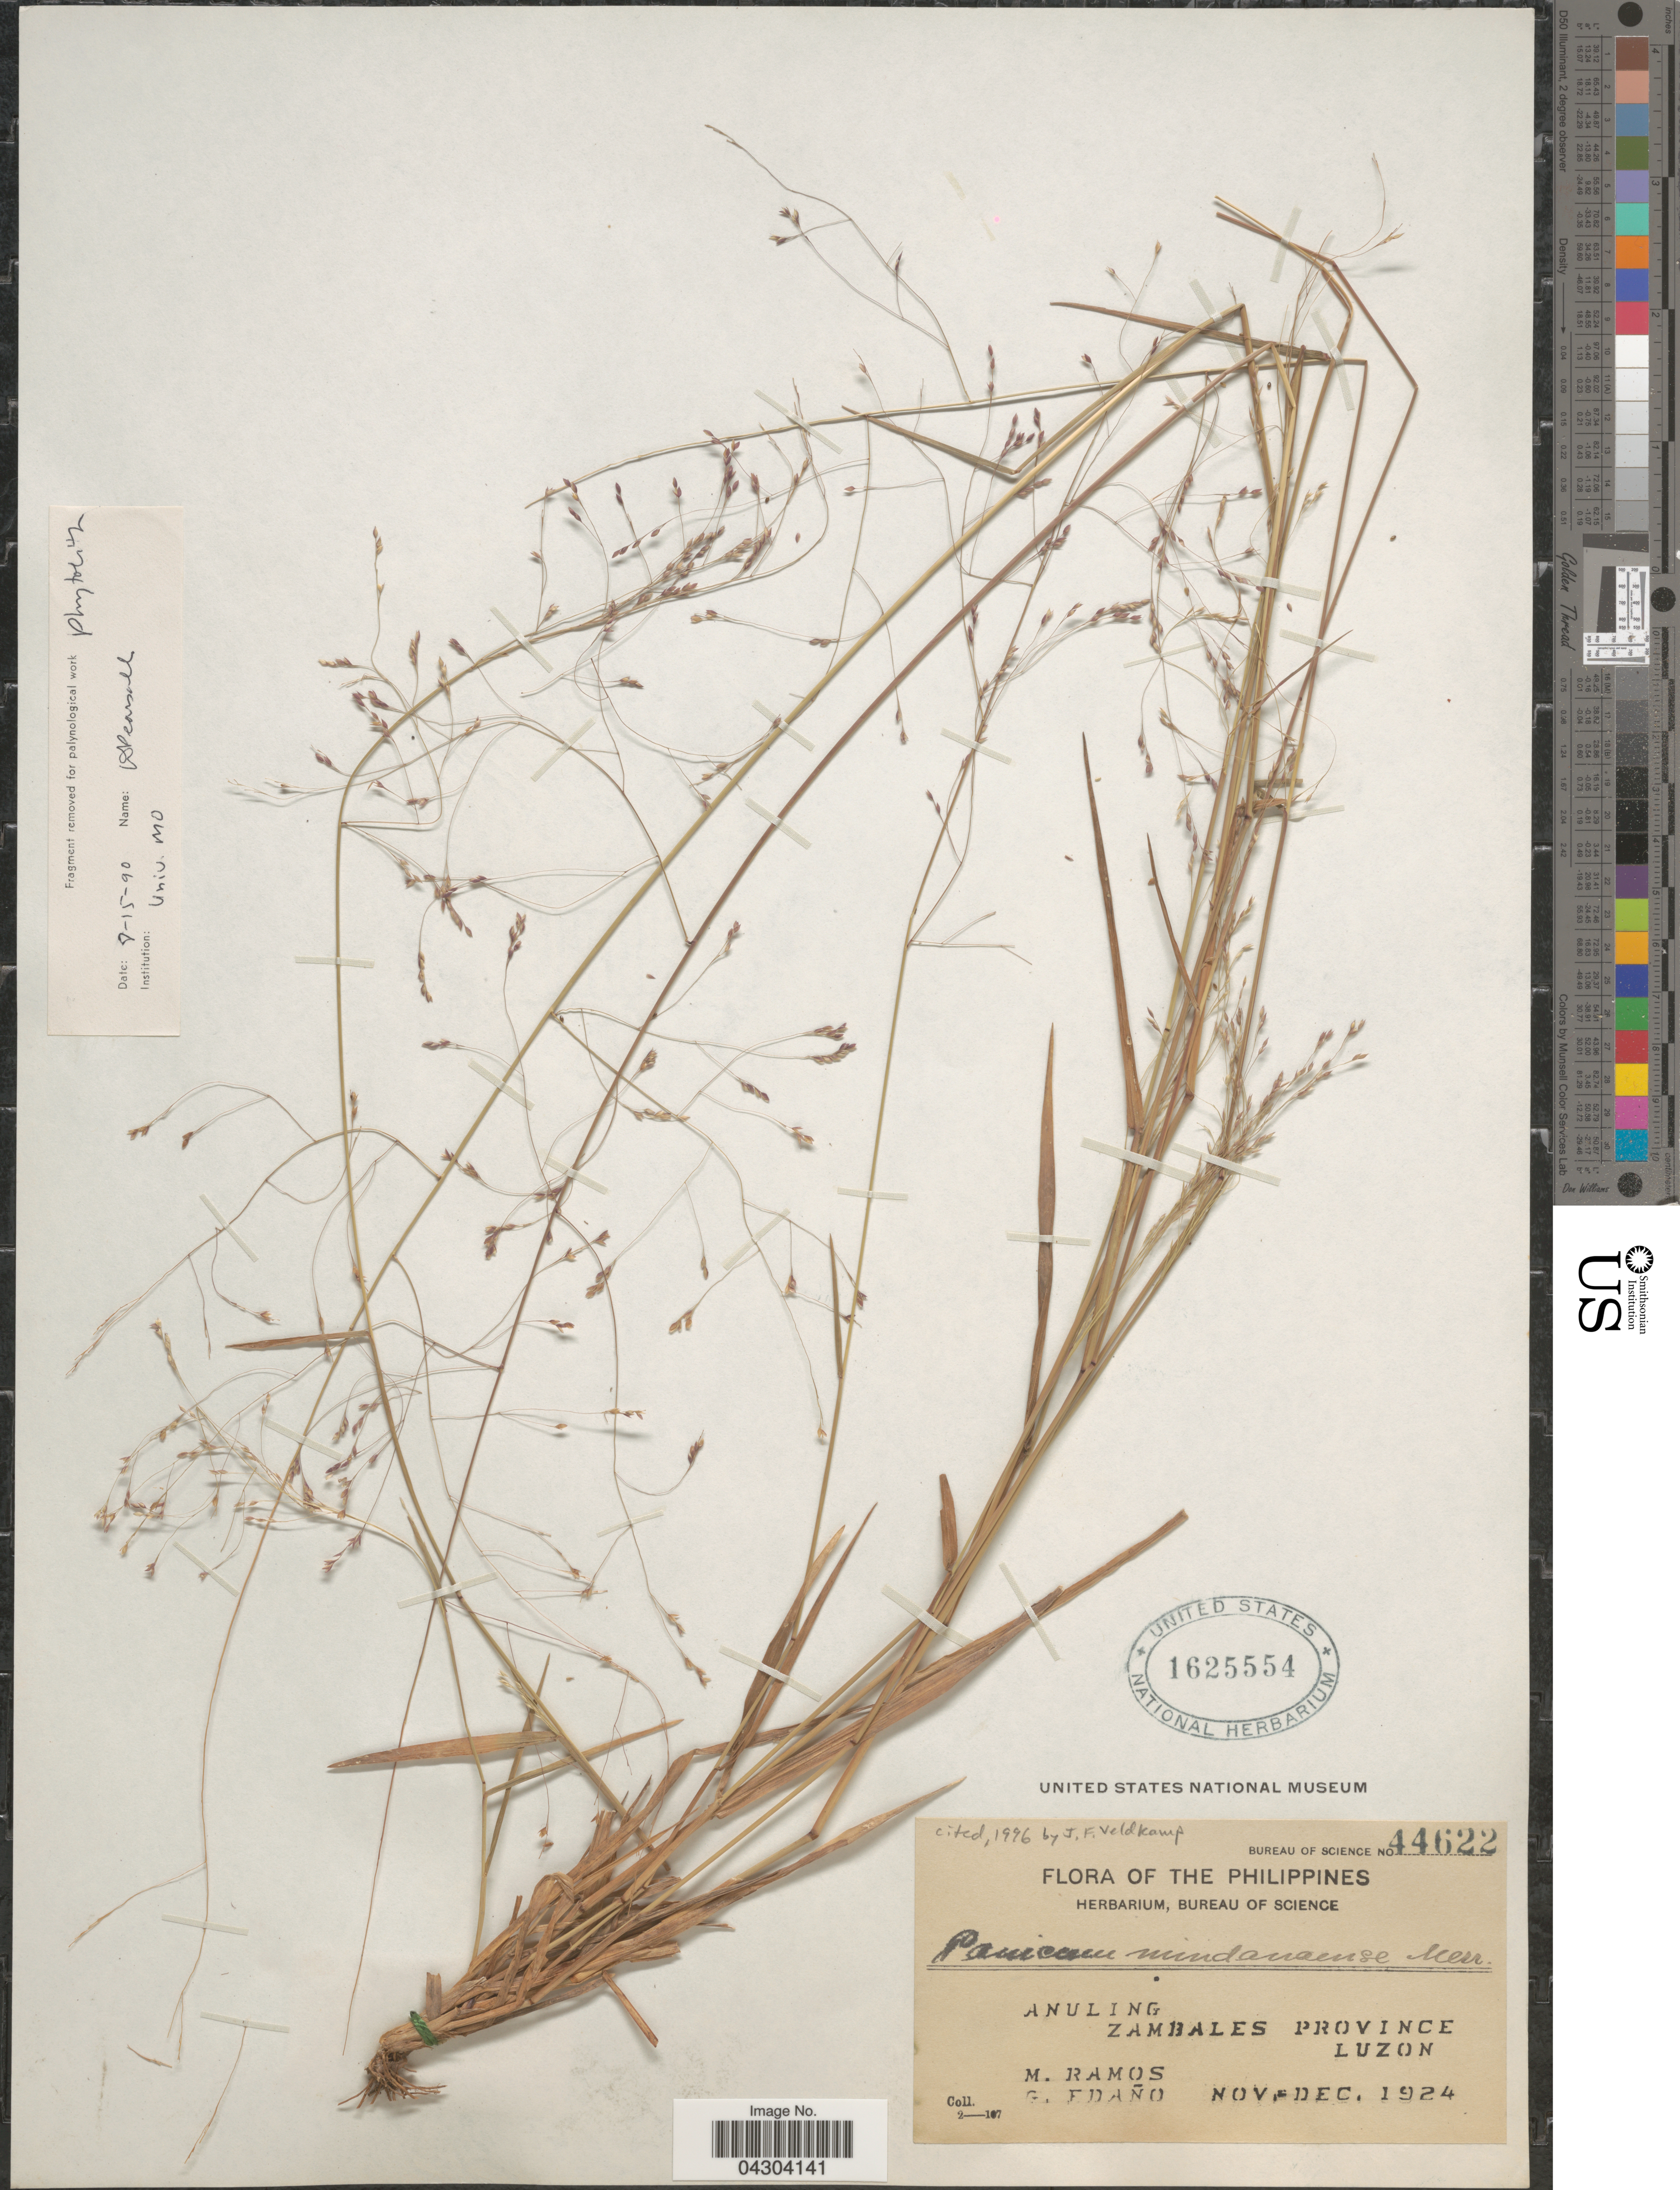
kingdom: Plantae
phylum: Tracheophyta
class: Liliopsida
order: Poales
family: Poaceae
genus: Panicum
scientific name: Panicum mindanaense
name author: Merr.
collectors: M. Ramos & G. Edaño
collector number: Bureau of Science 44622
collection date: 1924-11/1924-12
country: Philippines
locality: Anuling. Zambales Province. Luzon.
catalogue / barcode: US 1625554